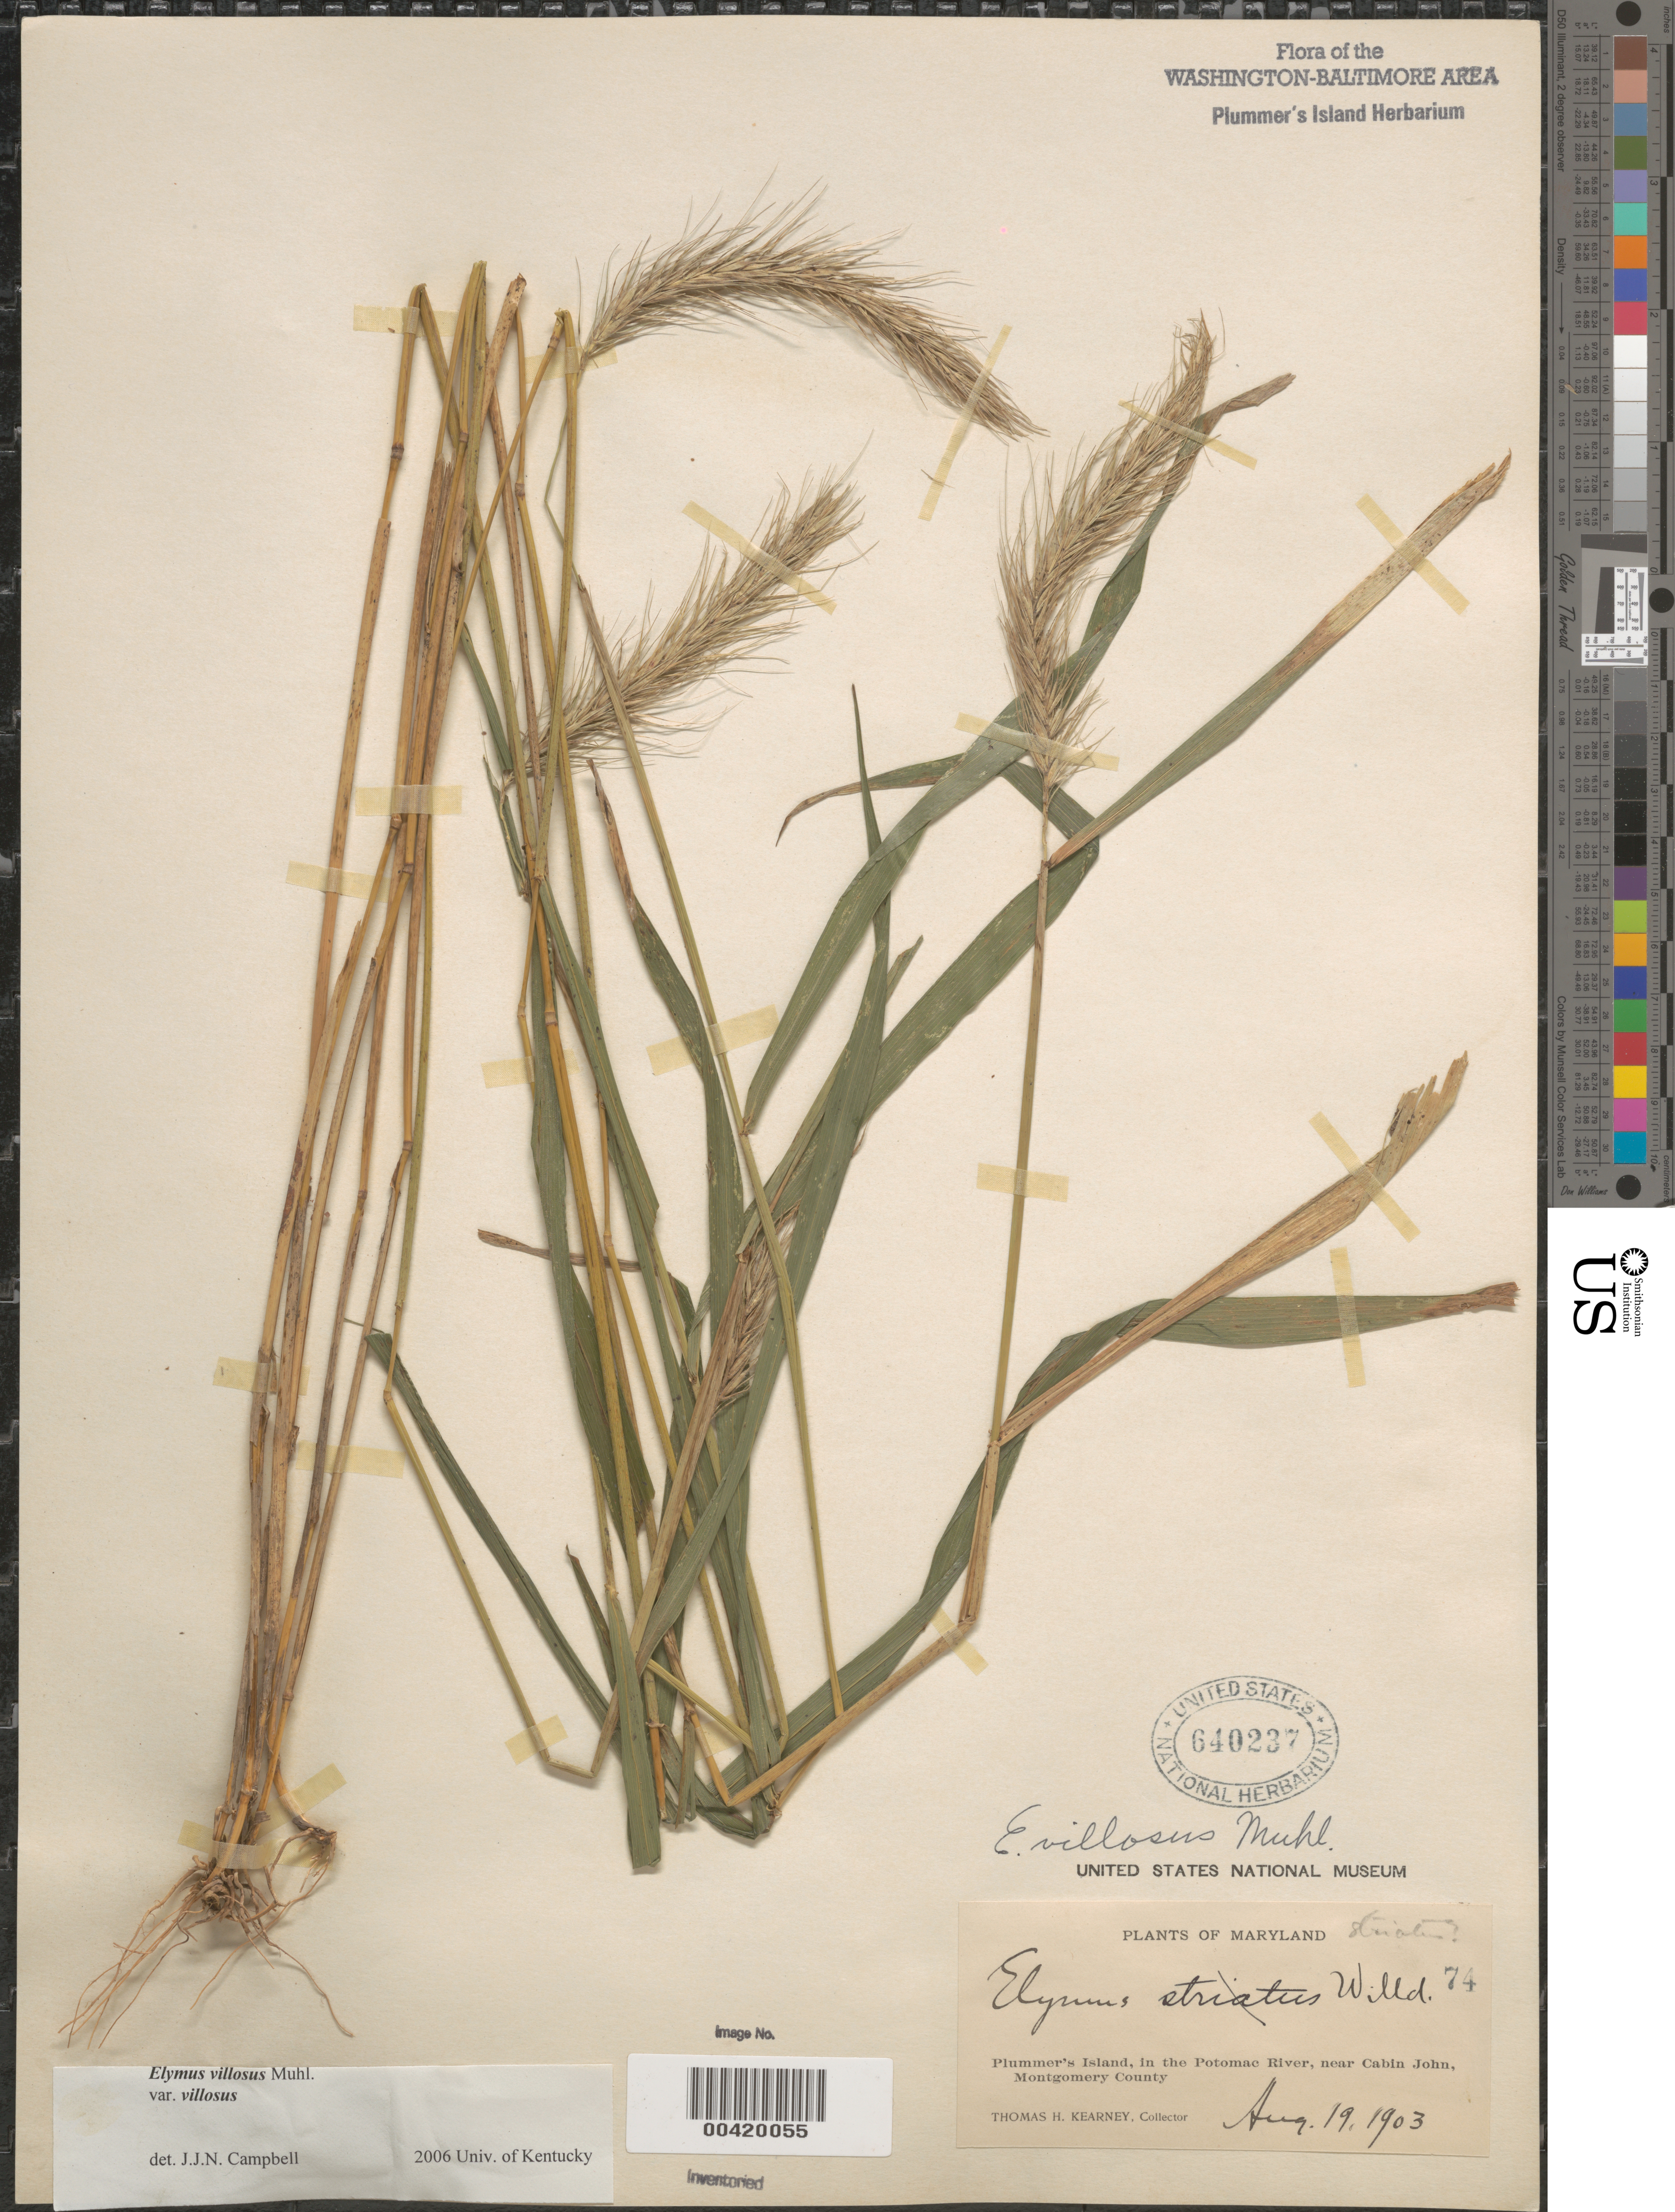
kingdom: Plantae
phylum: Tracheophyta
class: Liliopsida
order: Poales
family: Poaceae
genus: Elymus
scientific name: Elymus villosus var. villosus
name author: Muhl.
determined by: Campbell, J. J. N., (KY), University of Kentucky (UNITED STATES)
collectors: T. H. Kearney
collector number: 74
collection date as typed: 19 Aug 1903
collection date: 1903-08-19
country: United States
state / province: Maryland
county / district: Montgomery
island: Plummers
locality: Plummer's Island C. & O. Canal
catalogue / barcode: US 640237